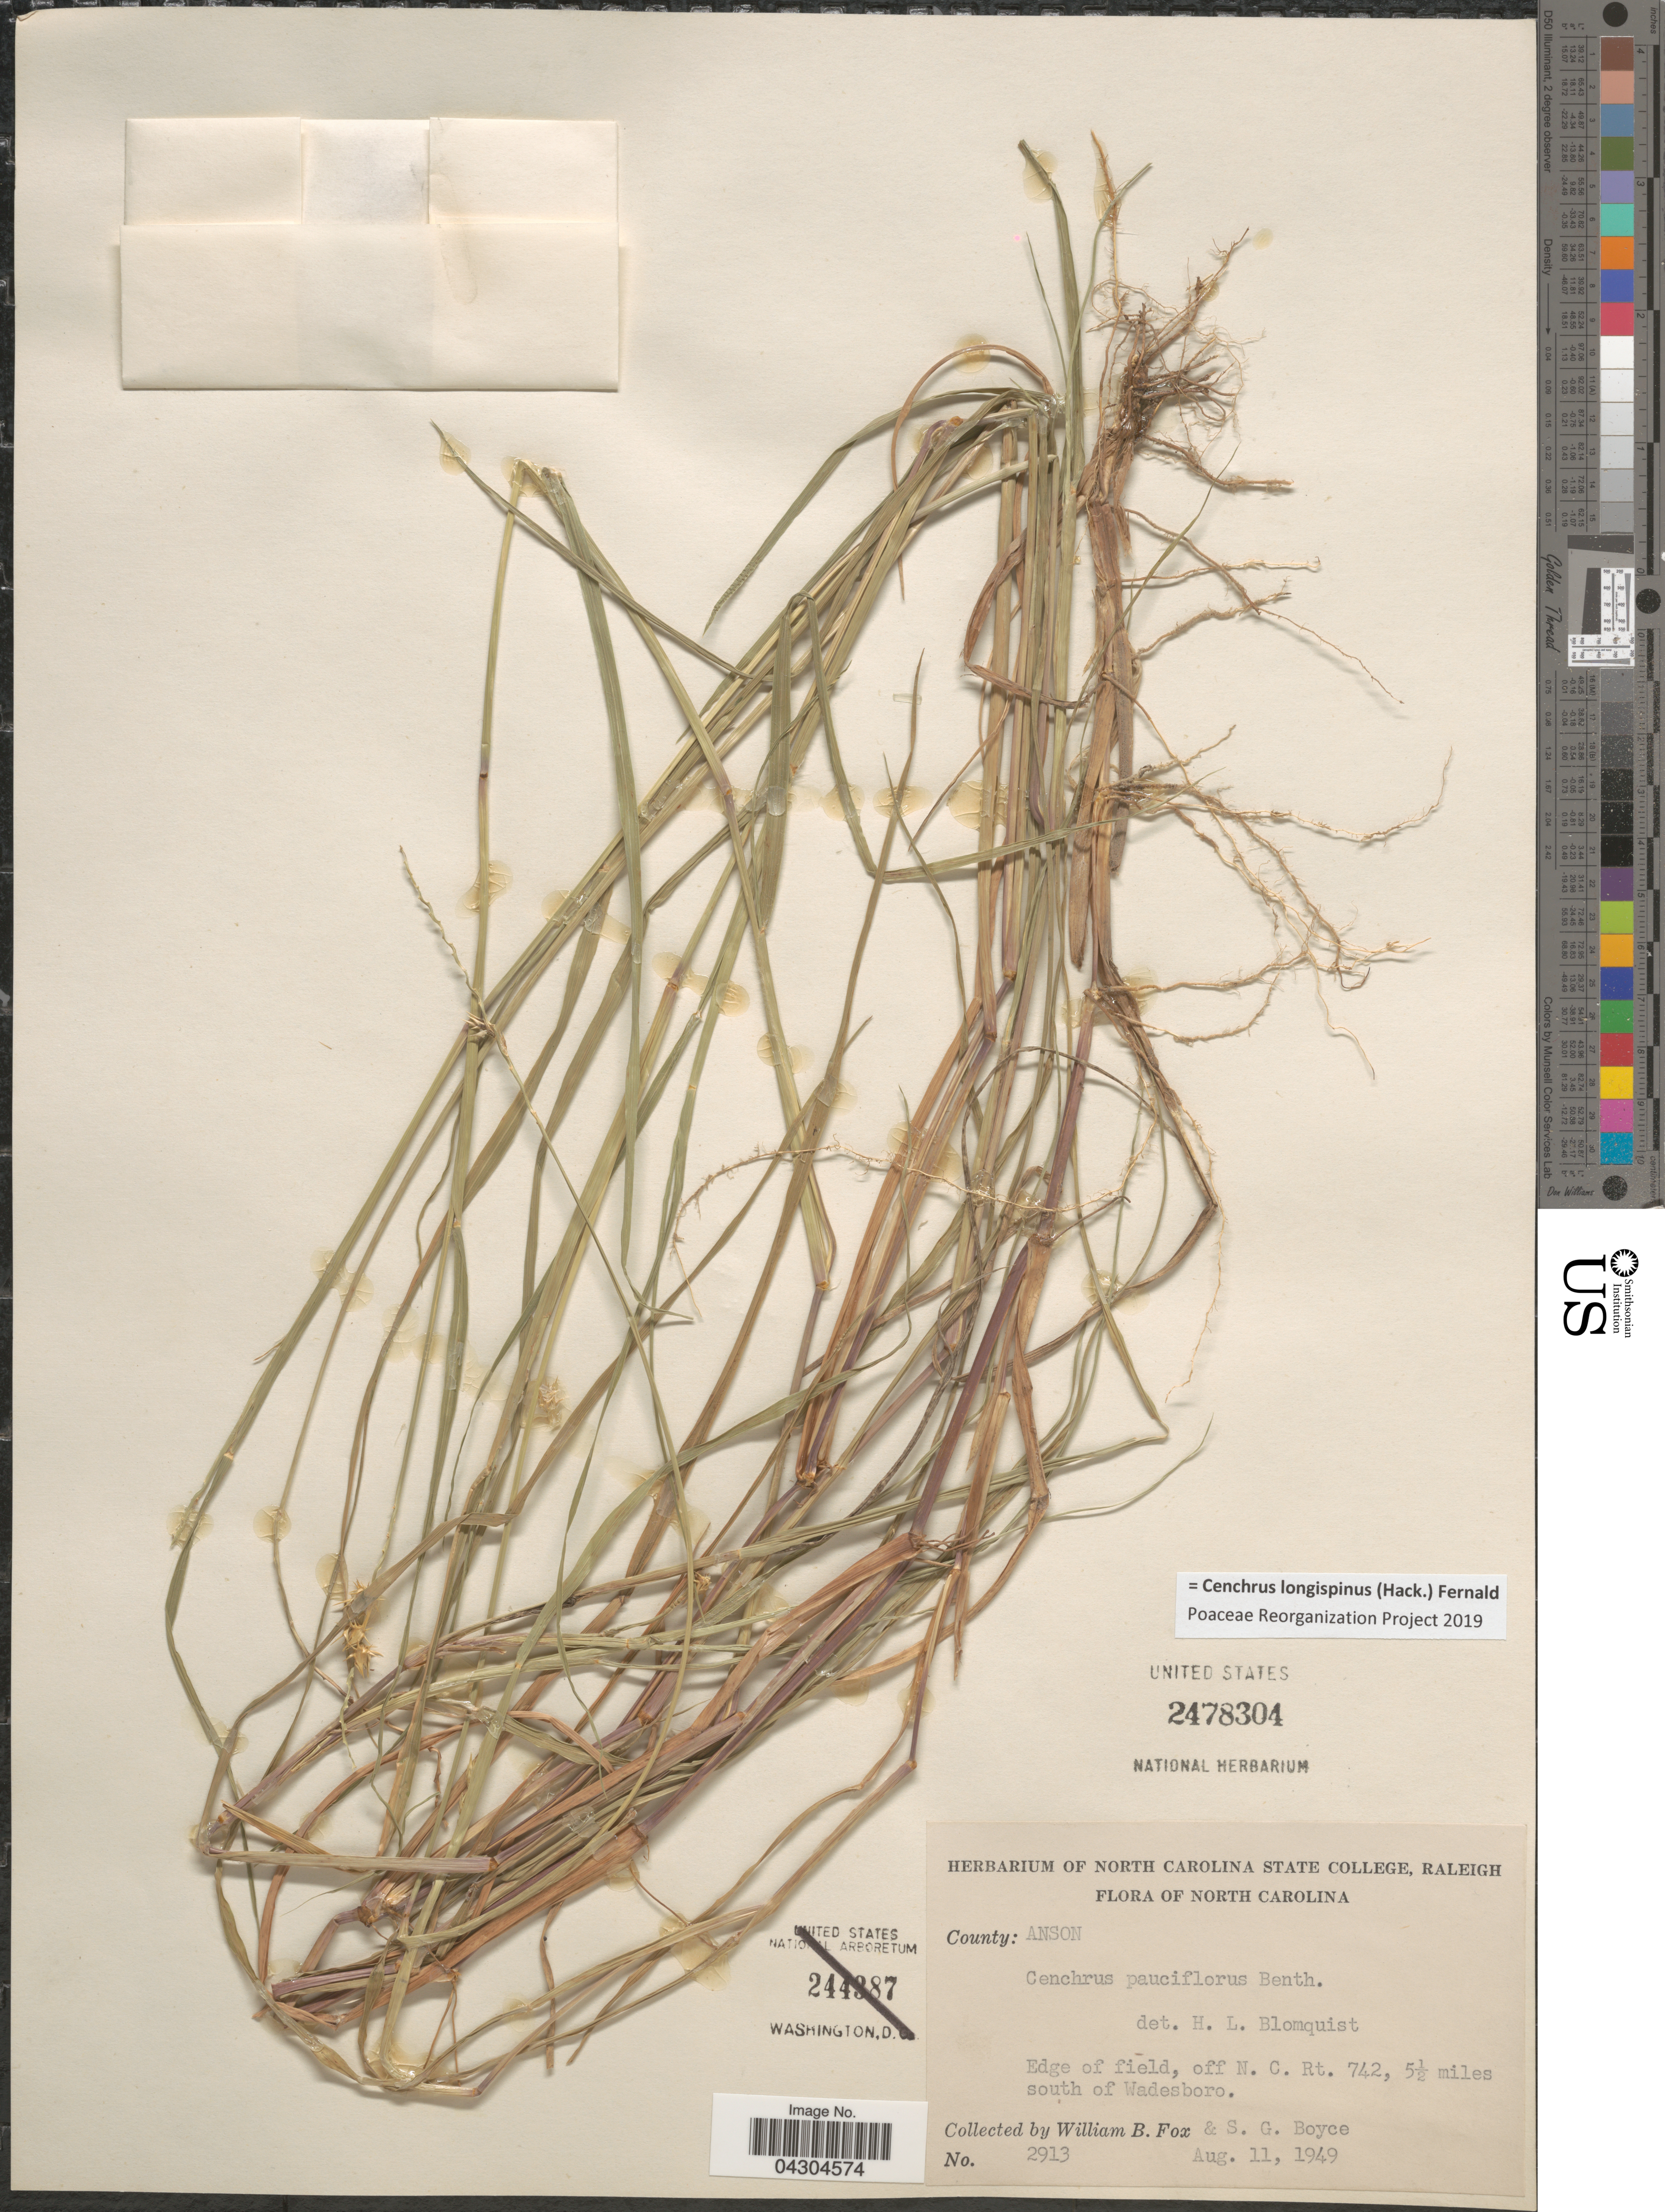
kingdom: Plantae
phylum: Tracheophyta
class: Liliopsida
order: Poales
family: Poaceae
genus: Cenchrus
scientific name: Cenchrus longispinus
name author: (Hack.) Fernald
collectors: W. B. Fox & S. Boyce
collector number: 2913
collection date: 1949-08-11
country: United States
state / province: North Carolina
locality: County: Anson. Edge of field, off N. C. Rt. 742, 5 1/2 miles south of Wadesboro.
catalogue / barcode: US 2478304